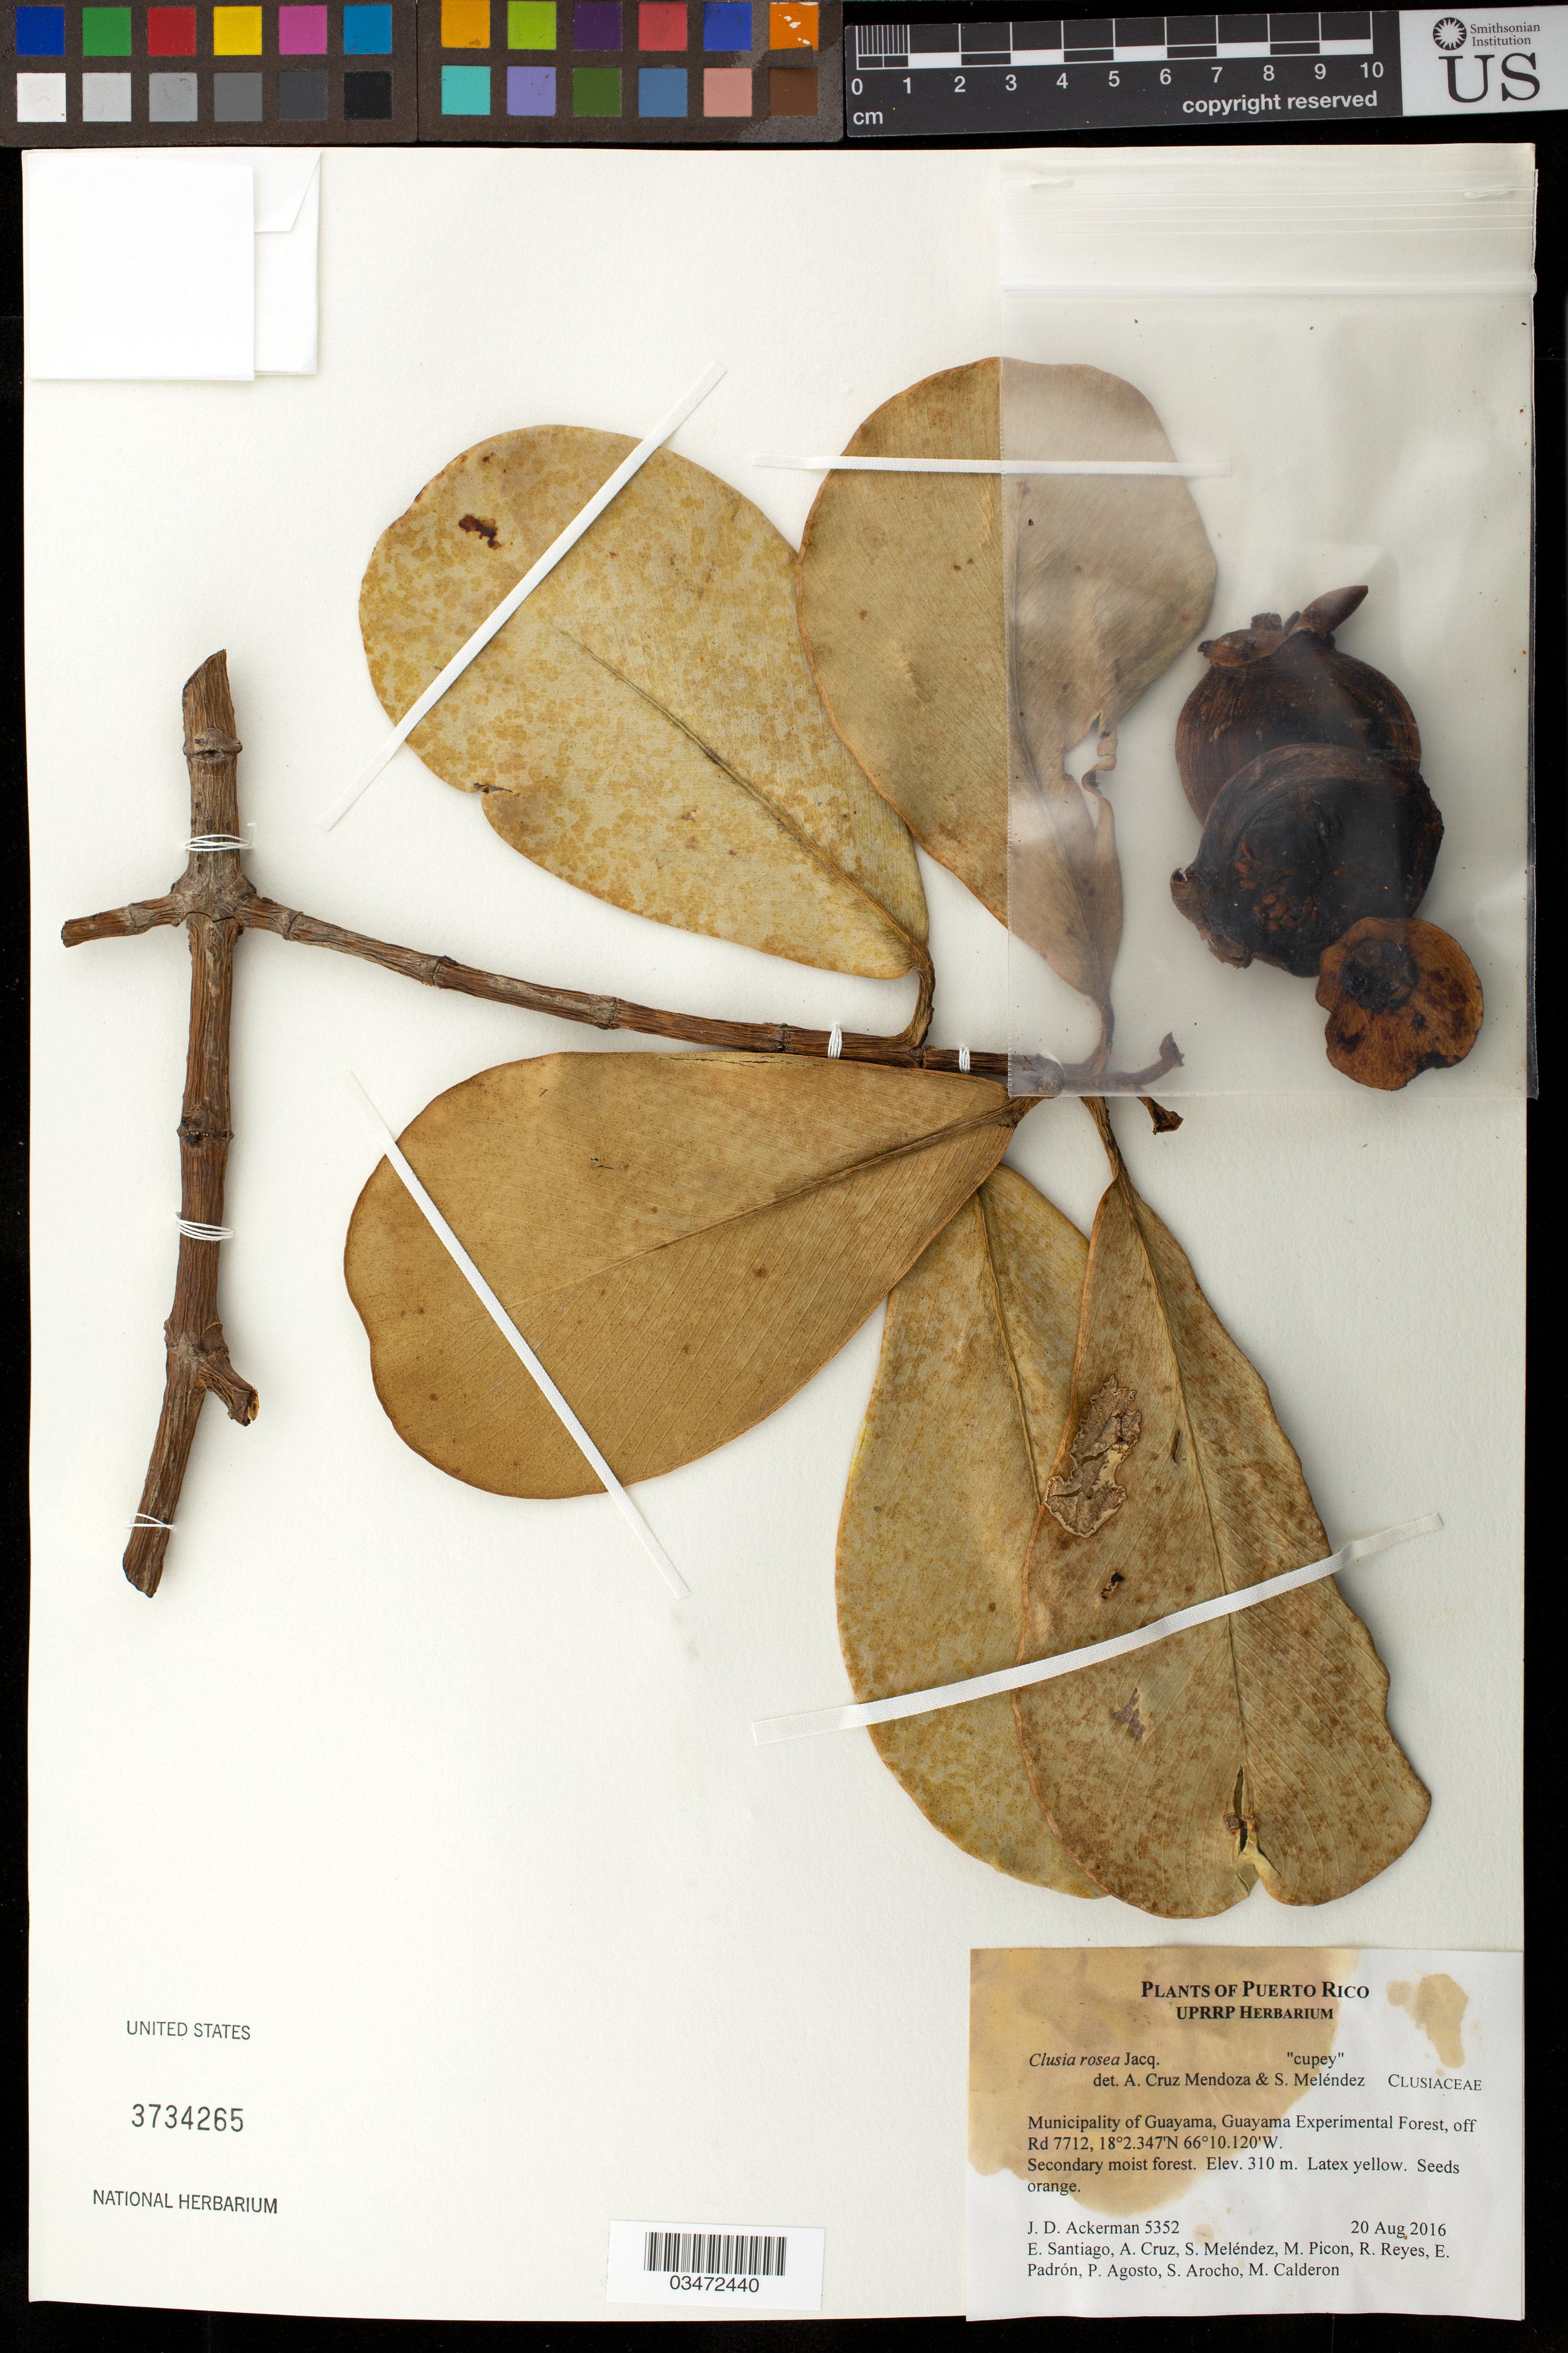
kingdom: Plantae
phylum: Tracheophyta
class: Magnoliopsida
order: Malpighiales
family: Clusiaceae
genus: Clusia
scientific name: Clusia rosea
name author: Jacq.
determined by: Cruz Mendoza, A.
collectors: J. D. Ackerman, E. Santiago, A. Cruz, S. Meléndez, M. Picon, R. Reyes, E. Padrón, P. Agosto, S. Arocho & M. Calderon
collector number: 5352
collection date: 2016-08-20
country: Puerto Rico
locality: Mun. Guayama, Guayama Experimental Forest, off Rd 7712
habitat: Secondary moist forest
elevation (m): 310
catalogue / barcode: US 3734265